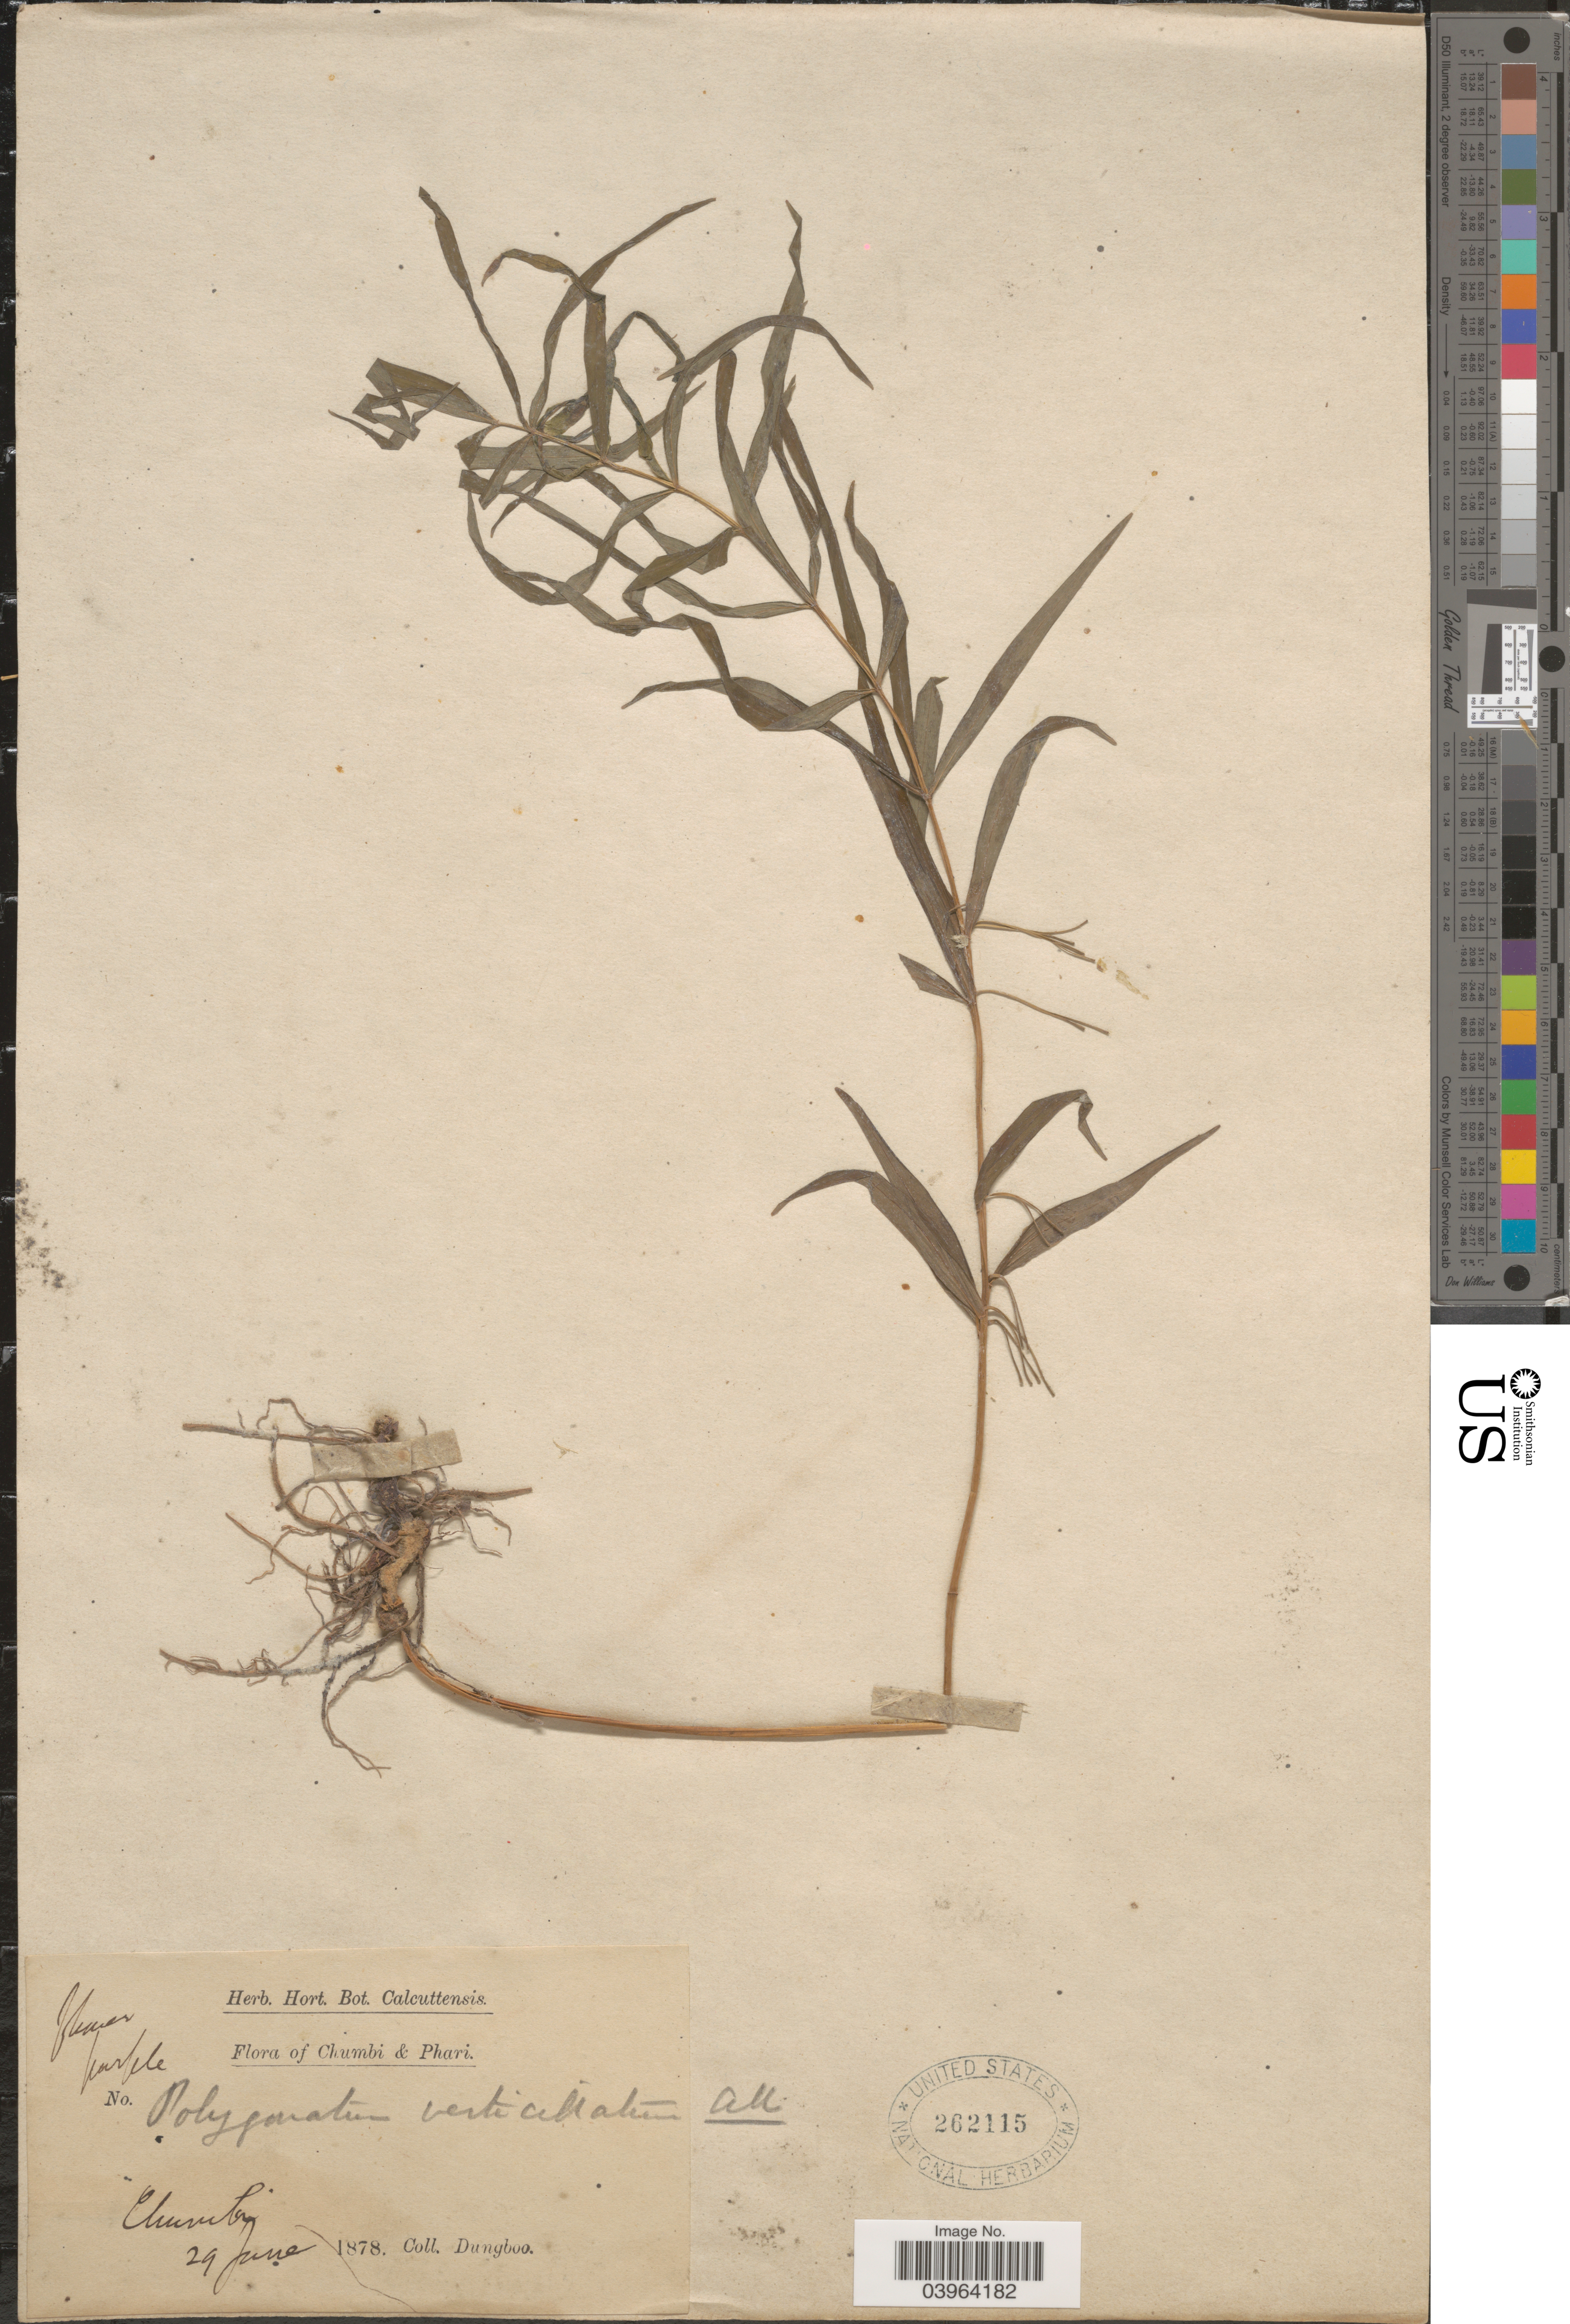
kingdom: Plantae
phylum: Tracheophyta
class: Liliopsida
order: Asparagales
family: Asparagaceae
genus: Polygonatum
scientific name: Polygonatum verticillatum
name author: (L.) All.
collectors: Dungboo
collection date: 1878-06-29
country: China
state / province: Xizang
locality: Chumbi & Phari. Chumbi.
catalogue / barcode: US 262115